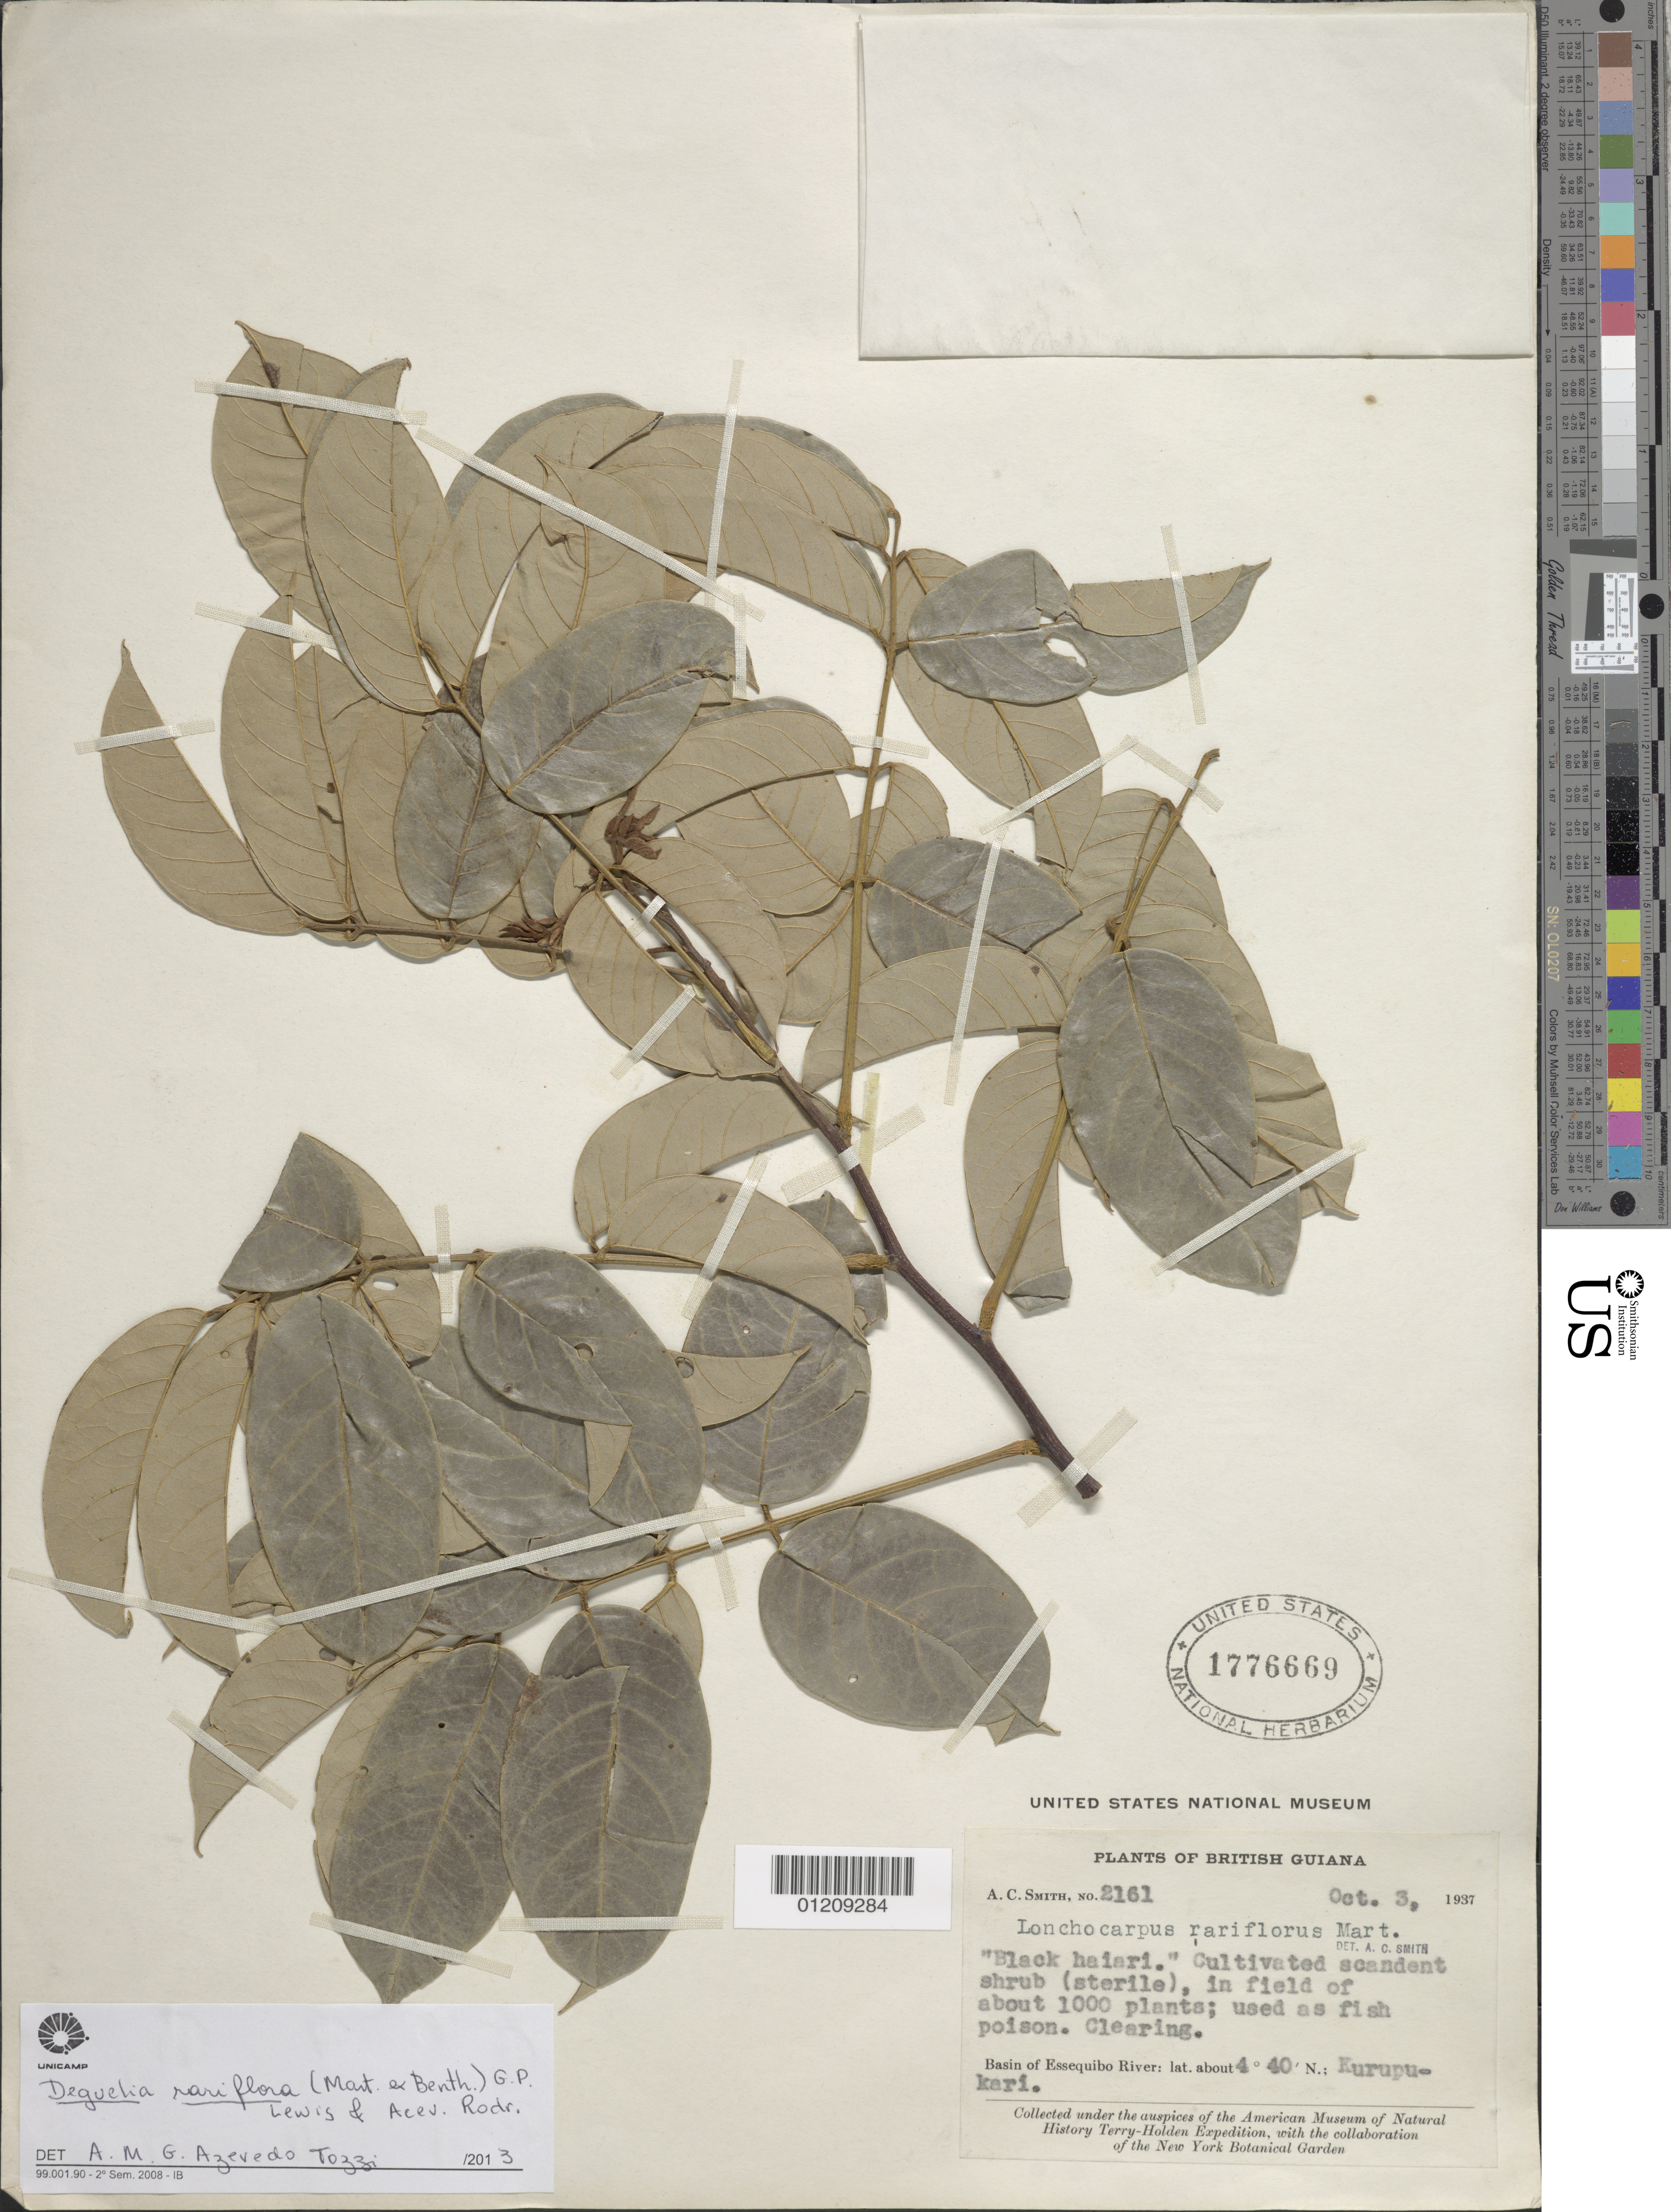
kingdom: Plantae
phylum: Tracheophyta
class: Magnoliopsida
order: Fabales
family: Fabaceae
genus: Deguelia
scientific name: Deguelia rariflora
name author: (Mart. ex Benth.) G.P. Lewis & Acev.-Rodr.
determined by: Azevedo Tozzi, A. M. G.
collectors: A. C. Smith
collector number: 2161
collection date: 1937-10-03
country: Guyana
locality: Basin of Essequibo River, Kurupukari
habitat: In field of about 1000 plants. Clearing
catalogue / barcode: US 1776669